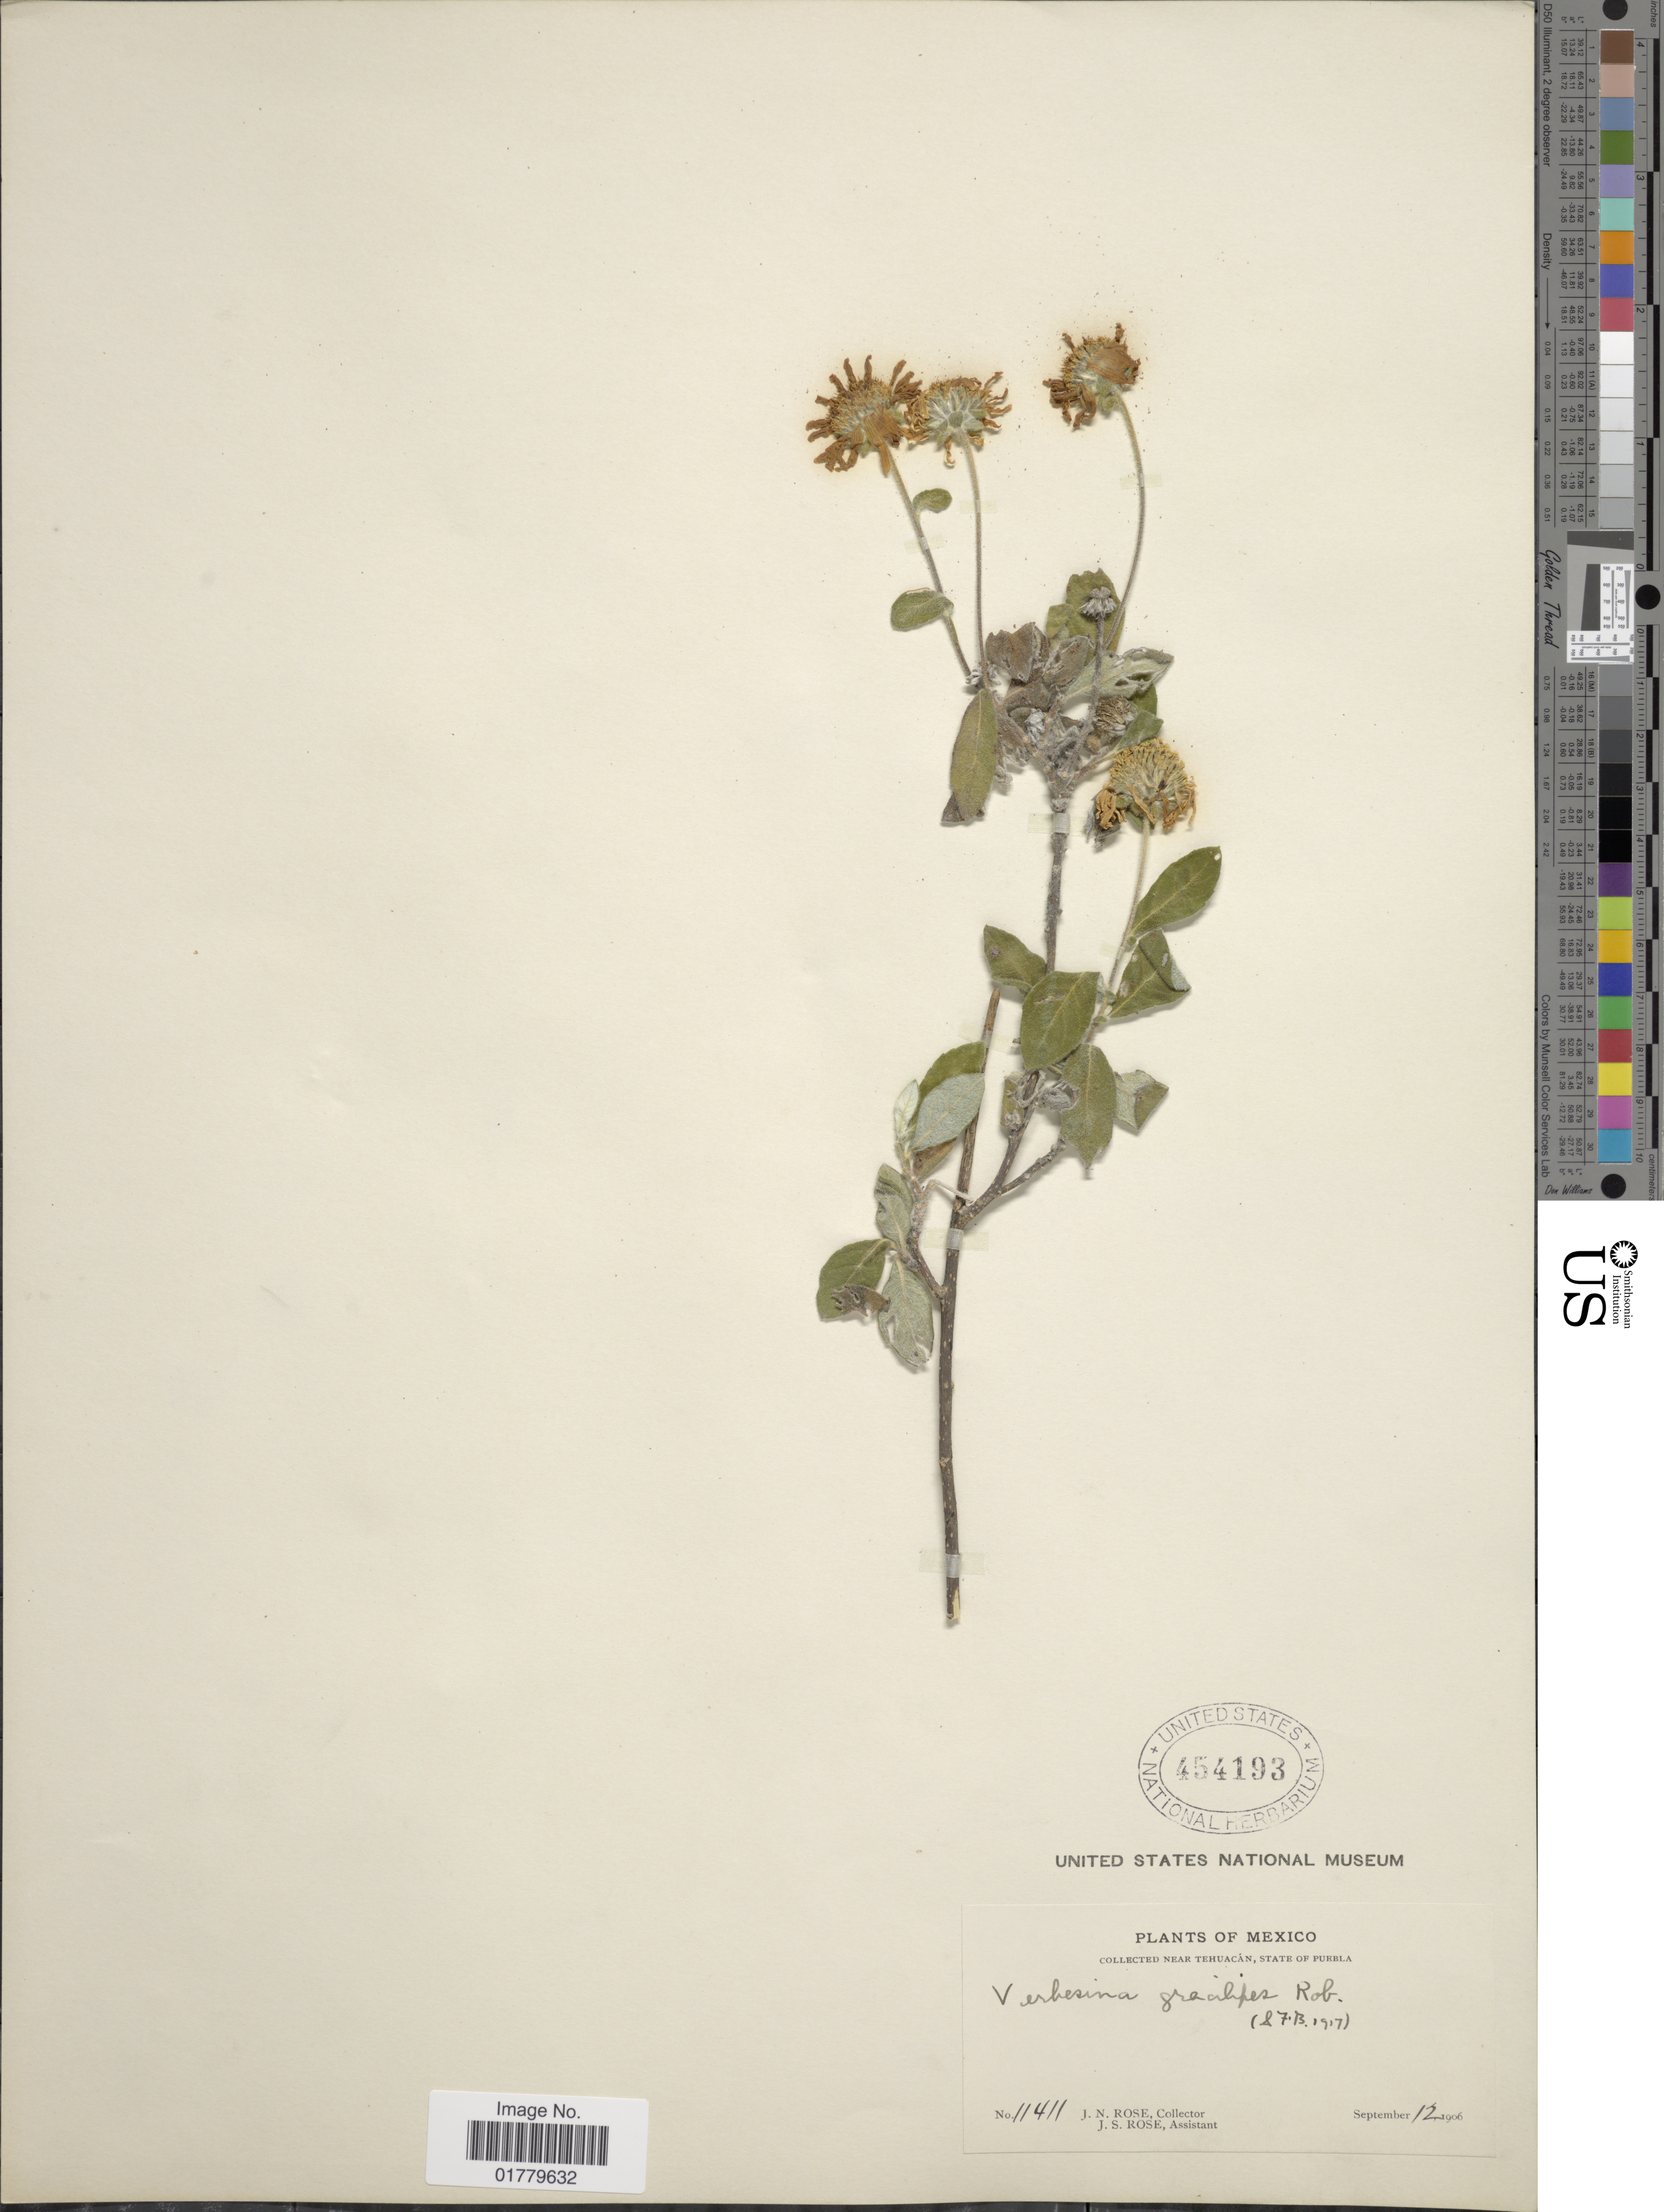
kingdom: Plantae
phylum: Tracheophyta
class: Magnoliopsida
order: Asterales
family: Asteraceae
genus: Verbesina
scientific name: Verbesina gracilipes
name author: B.L. Rob.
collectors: J. N. Rose & J. S. Rose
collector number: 11411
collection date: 1906-09-12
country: Mexico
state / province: Puebla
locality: Near Tehuacán, State of Puebla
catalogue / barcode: US 454193